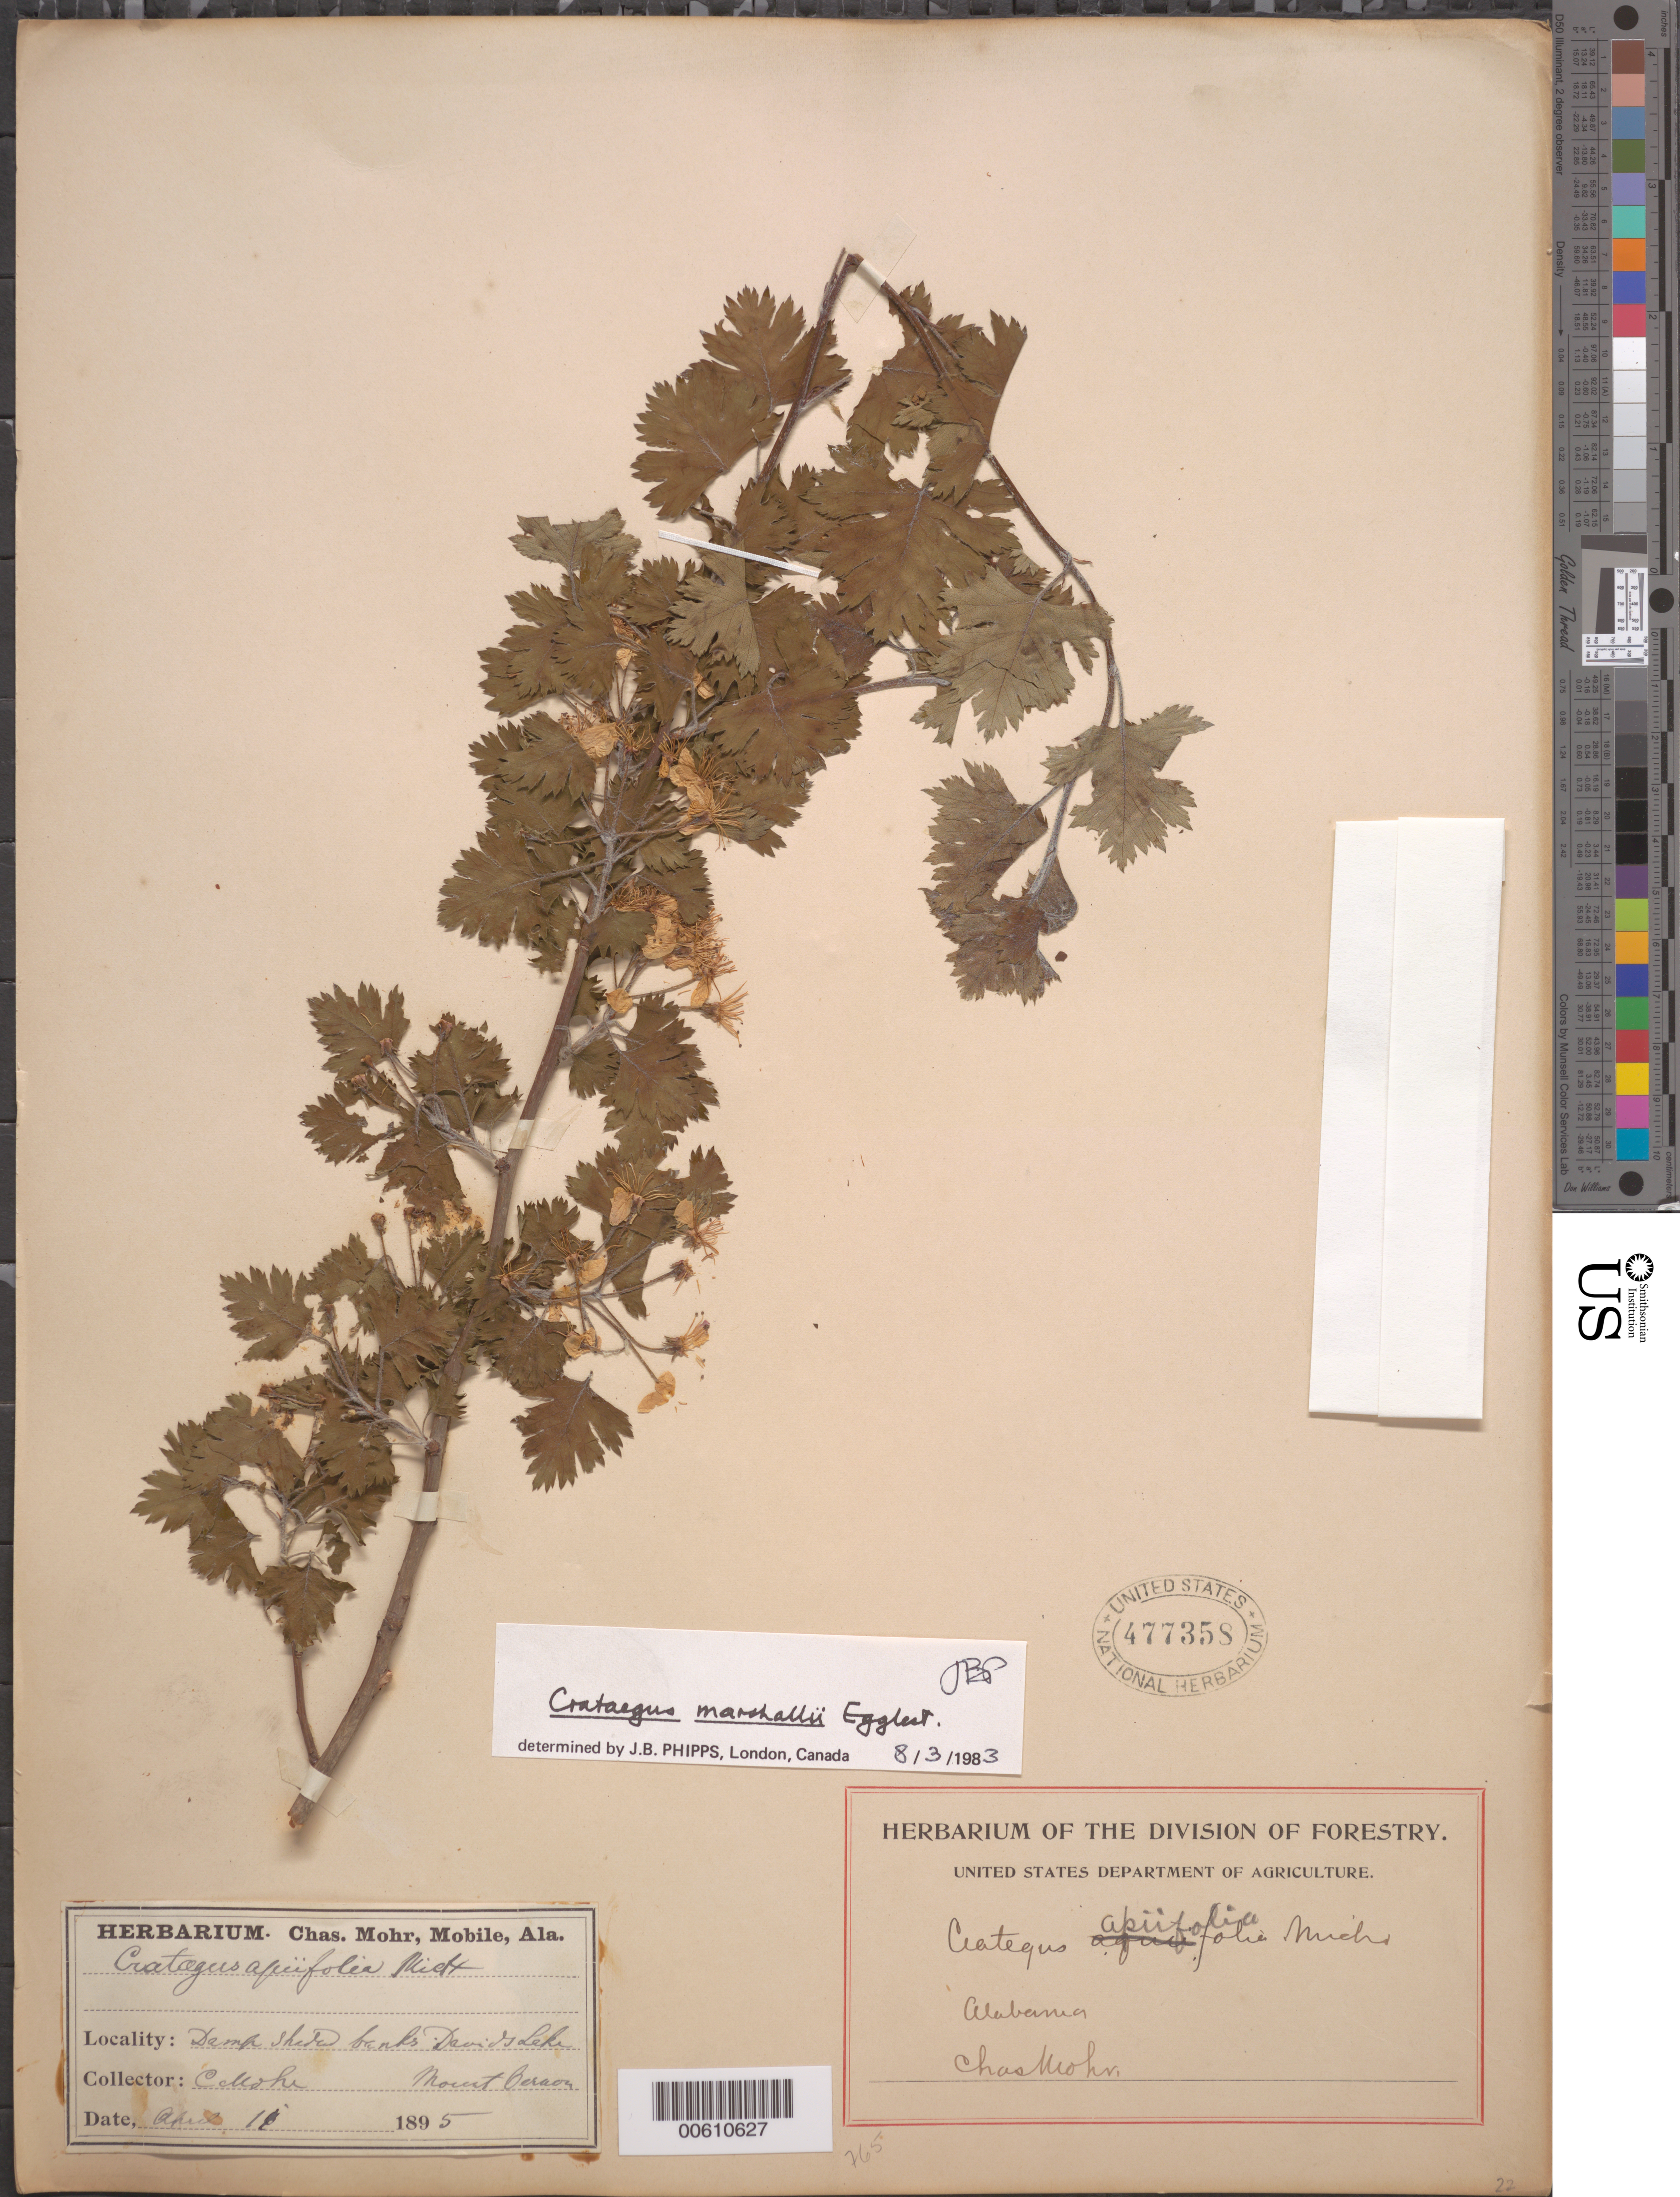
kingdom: Plantae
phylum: Tracheophyta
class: Magnoliopsida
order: Rosales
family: Rosaceae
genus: Crataegus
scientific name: Crataegus marshallii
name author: Eggl.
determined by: Phipps, James B., (UWO), University of Western Ontario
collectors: C. T. Mohr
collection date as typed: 11 Apr 1895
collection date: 1895-04-11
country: United States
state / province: Alabama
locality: David's Lake, Mount Gernon (?)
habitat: Damp shady banks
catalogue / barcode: US 477358